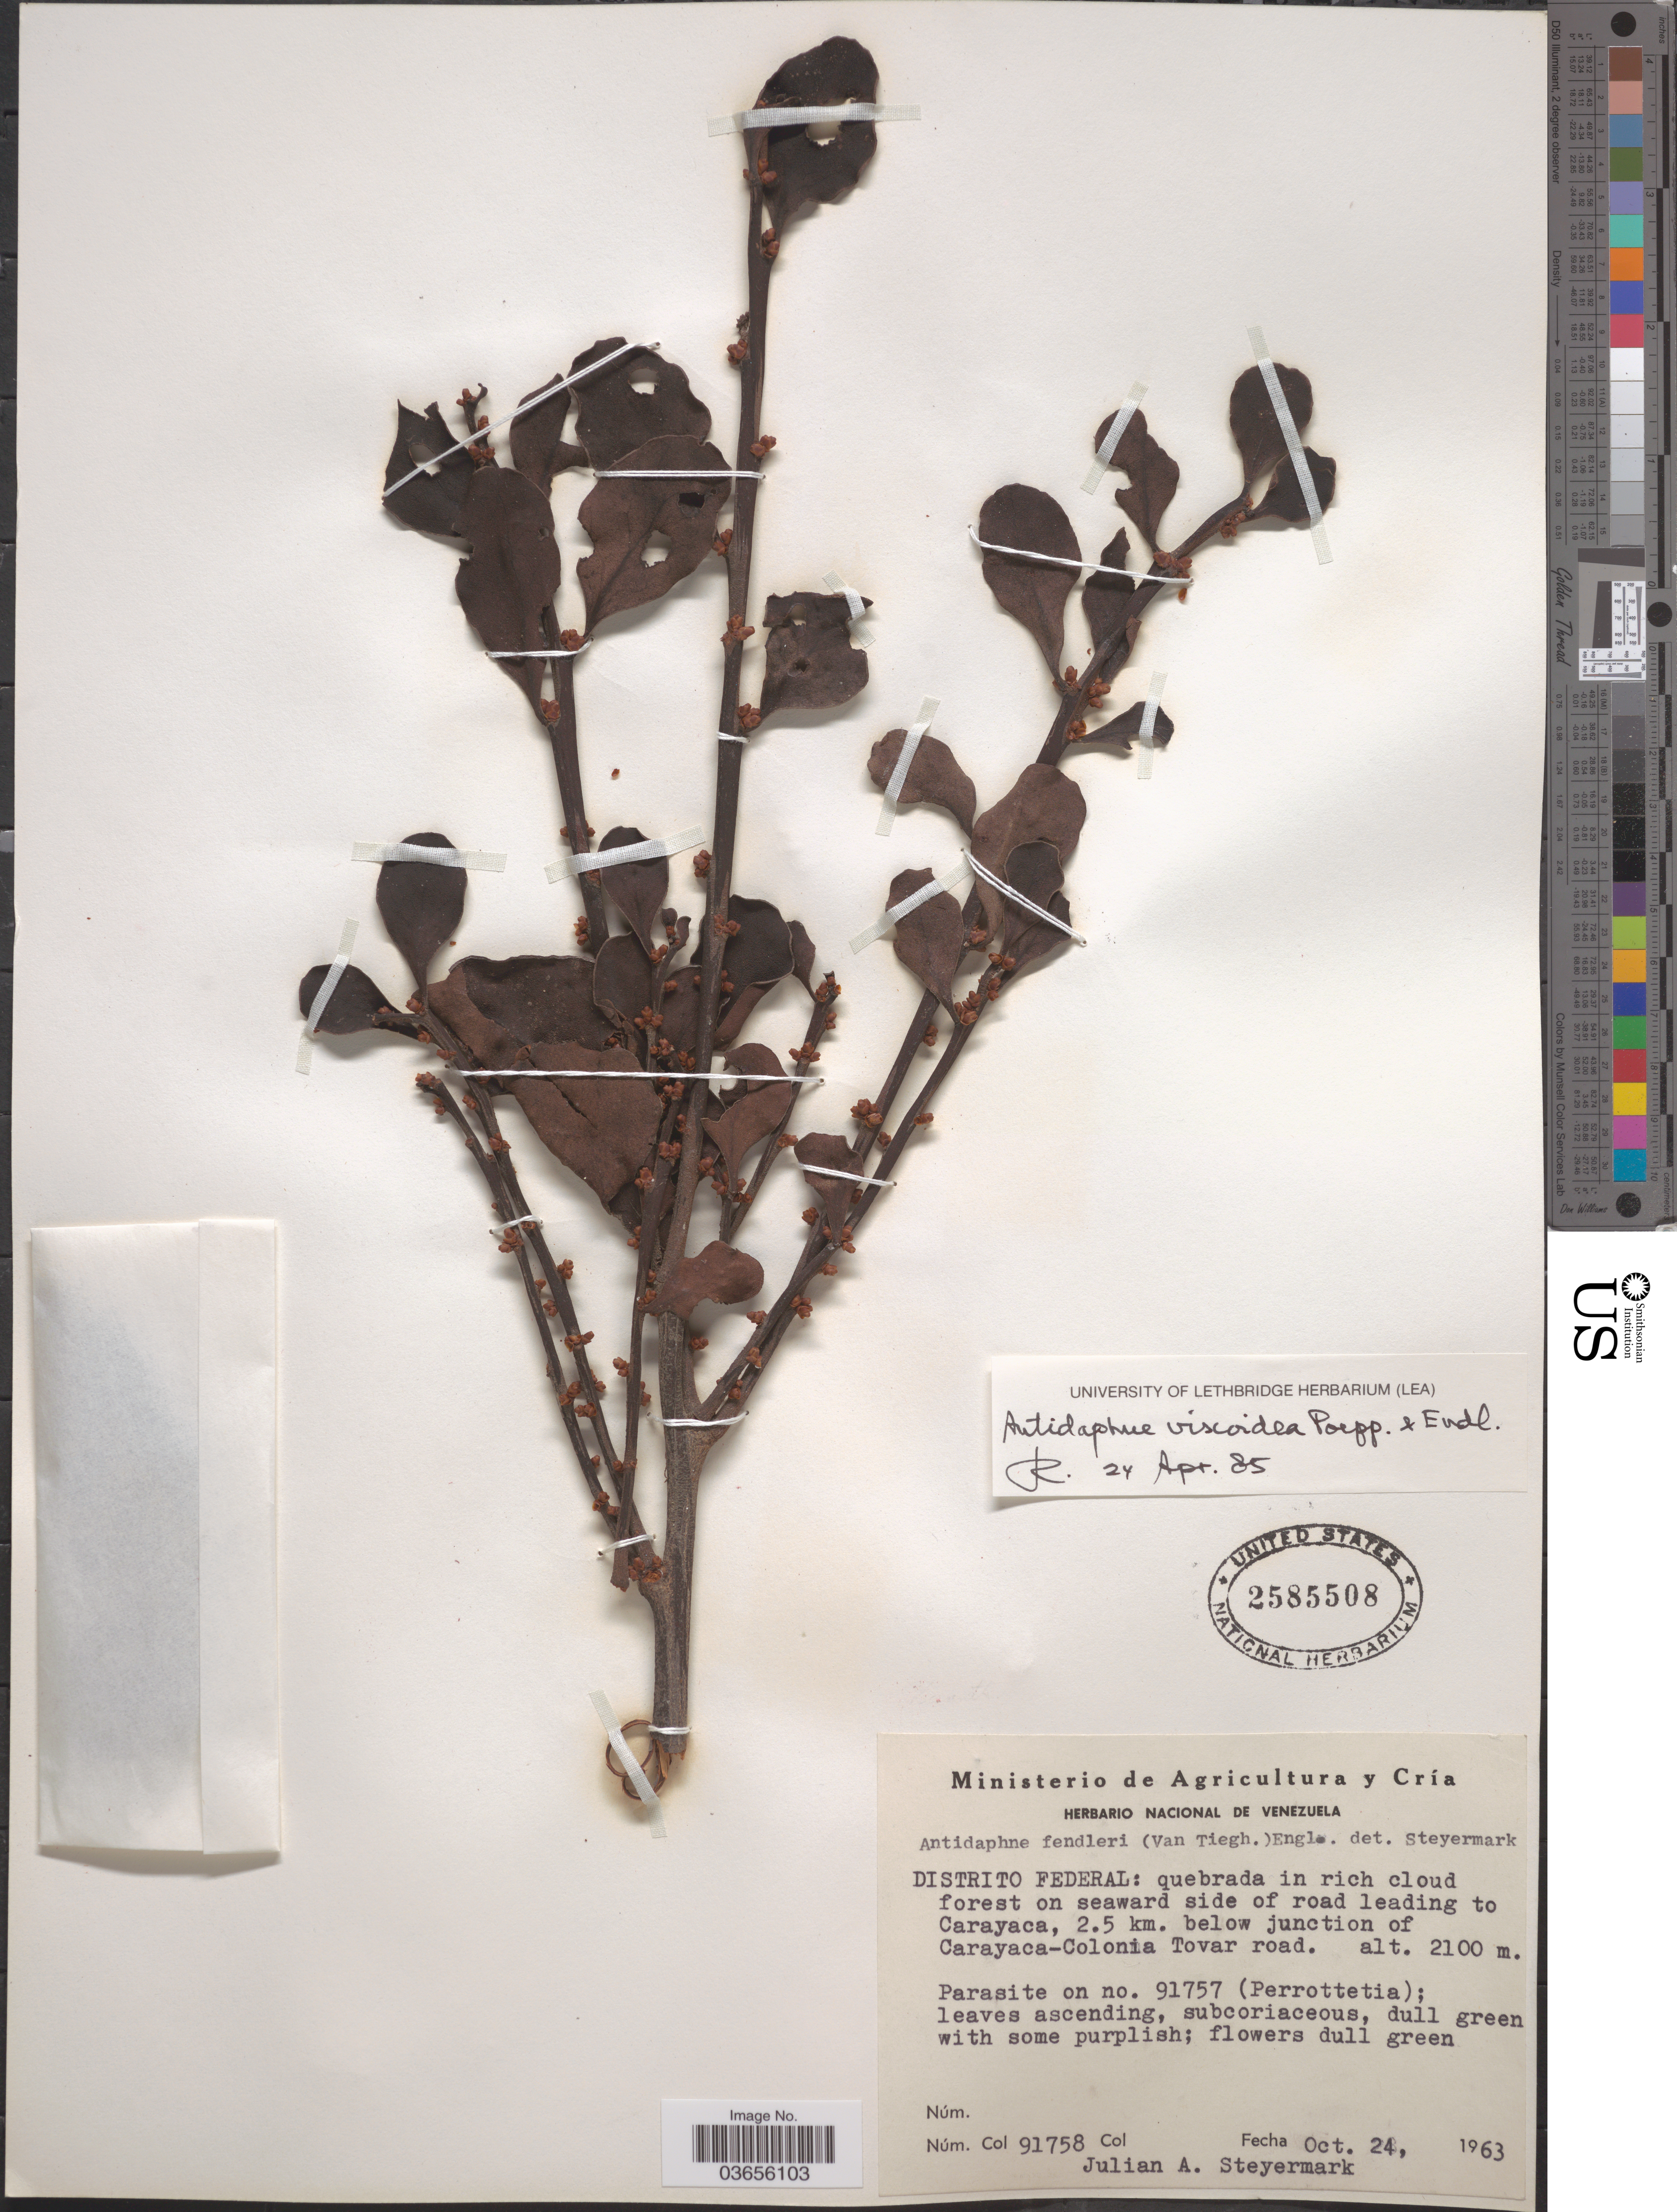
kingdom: Plantae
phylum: Tracheophyta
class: Magnoliopsida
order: Santalales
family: Santalaceae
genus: Antidaphne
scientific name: Antidaphne viscoidea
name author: Poepp. & Endl.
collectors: J. Steyermark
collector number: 91758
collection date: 1963-10-24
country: Venezuela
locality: Distrito Federal: Quebrada in rich cloud forest on seaward side of road leading to Carayaca, 2.5 km. below junction of Carayaca-Colonia Tovar road.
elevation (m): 2100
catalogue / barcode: US 2585508